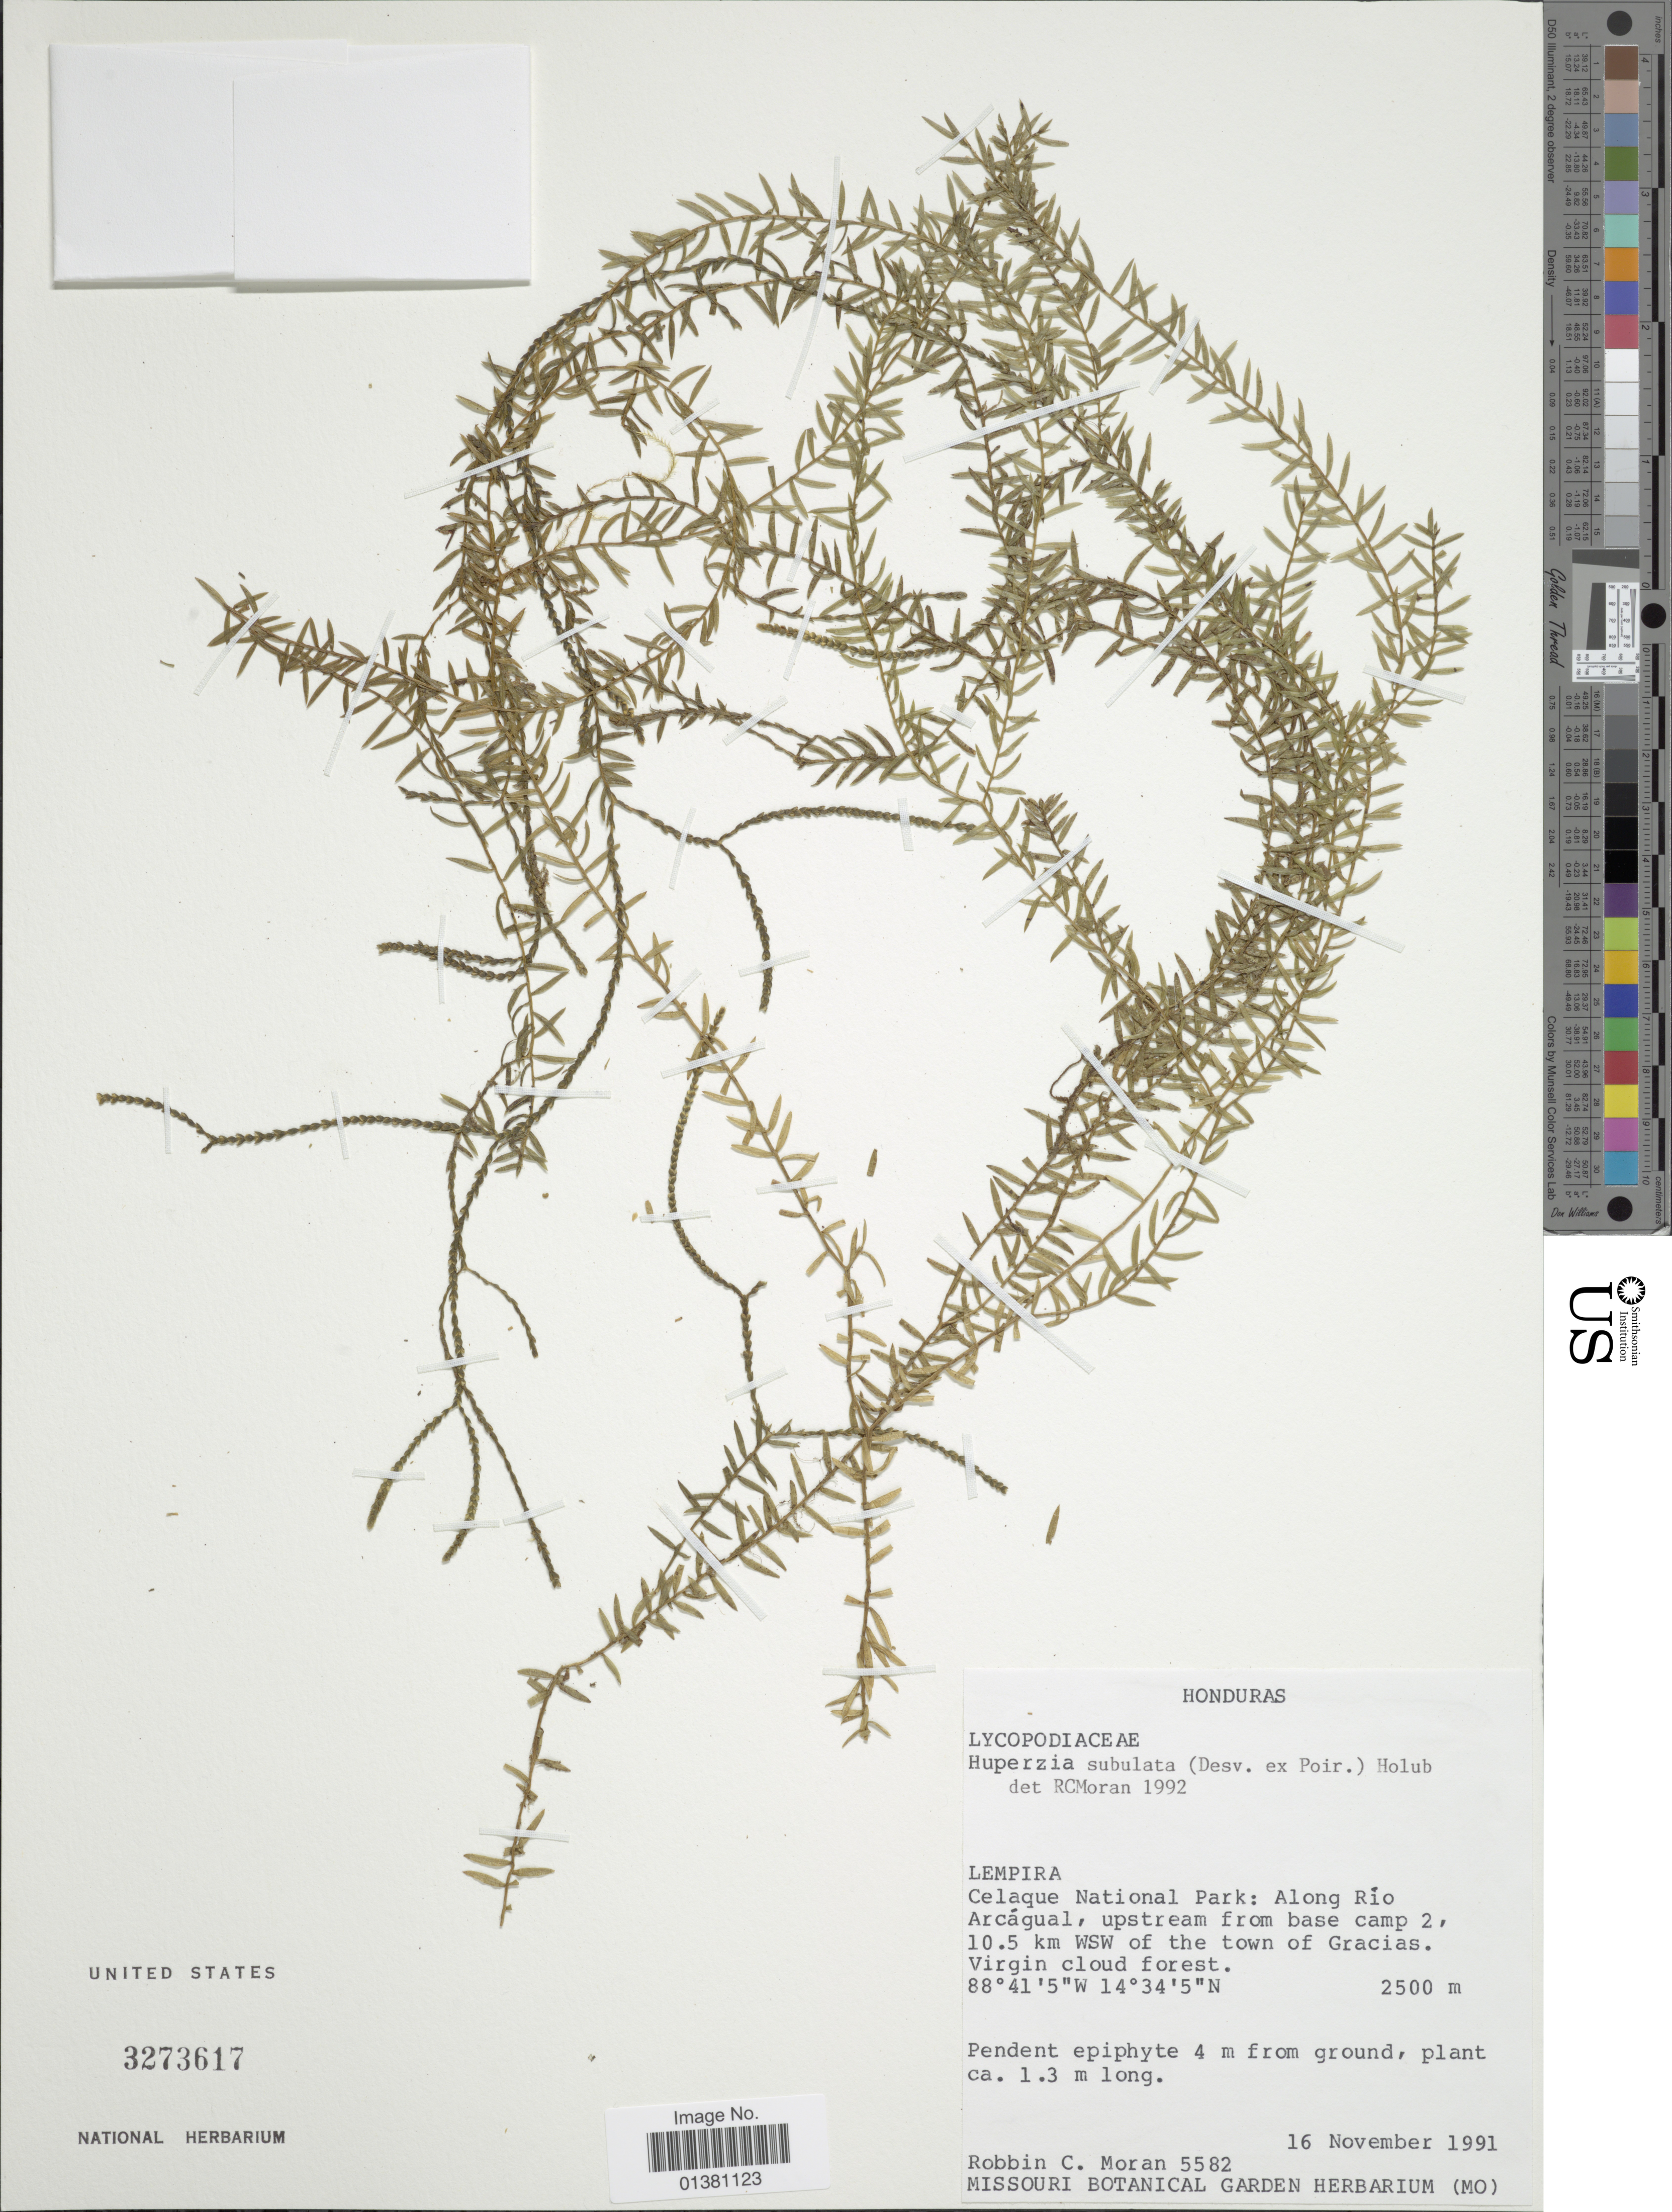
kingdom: Plantae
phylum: Tracheophyta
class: Lycopodiopsida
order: Lycopodiales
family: Lycopodiaceae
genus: Phlegmariurus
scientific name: Phlegmariurus subulatus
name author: (Desv. ex Poir.) B. Øllg.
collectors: R. C. Moran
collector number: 5582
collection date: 1991-11-16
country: Honduras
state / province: Lempira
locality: Celaque National Park: Along Río Arcágual, upstream from base camp2, 10.5 km WSW of the town of Gracias,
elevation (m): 2500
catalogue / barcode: US 3273617